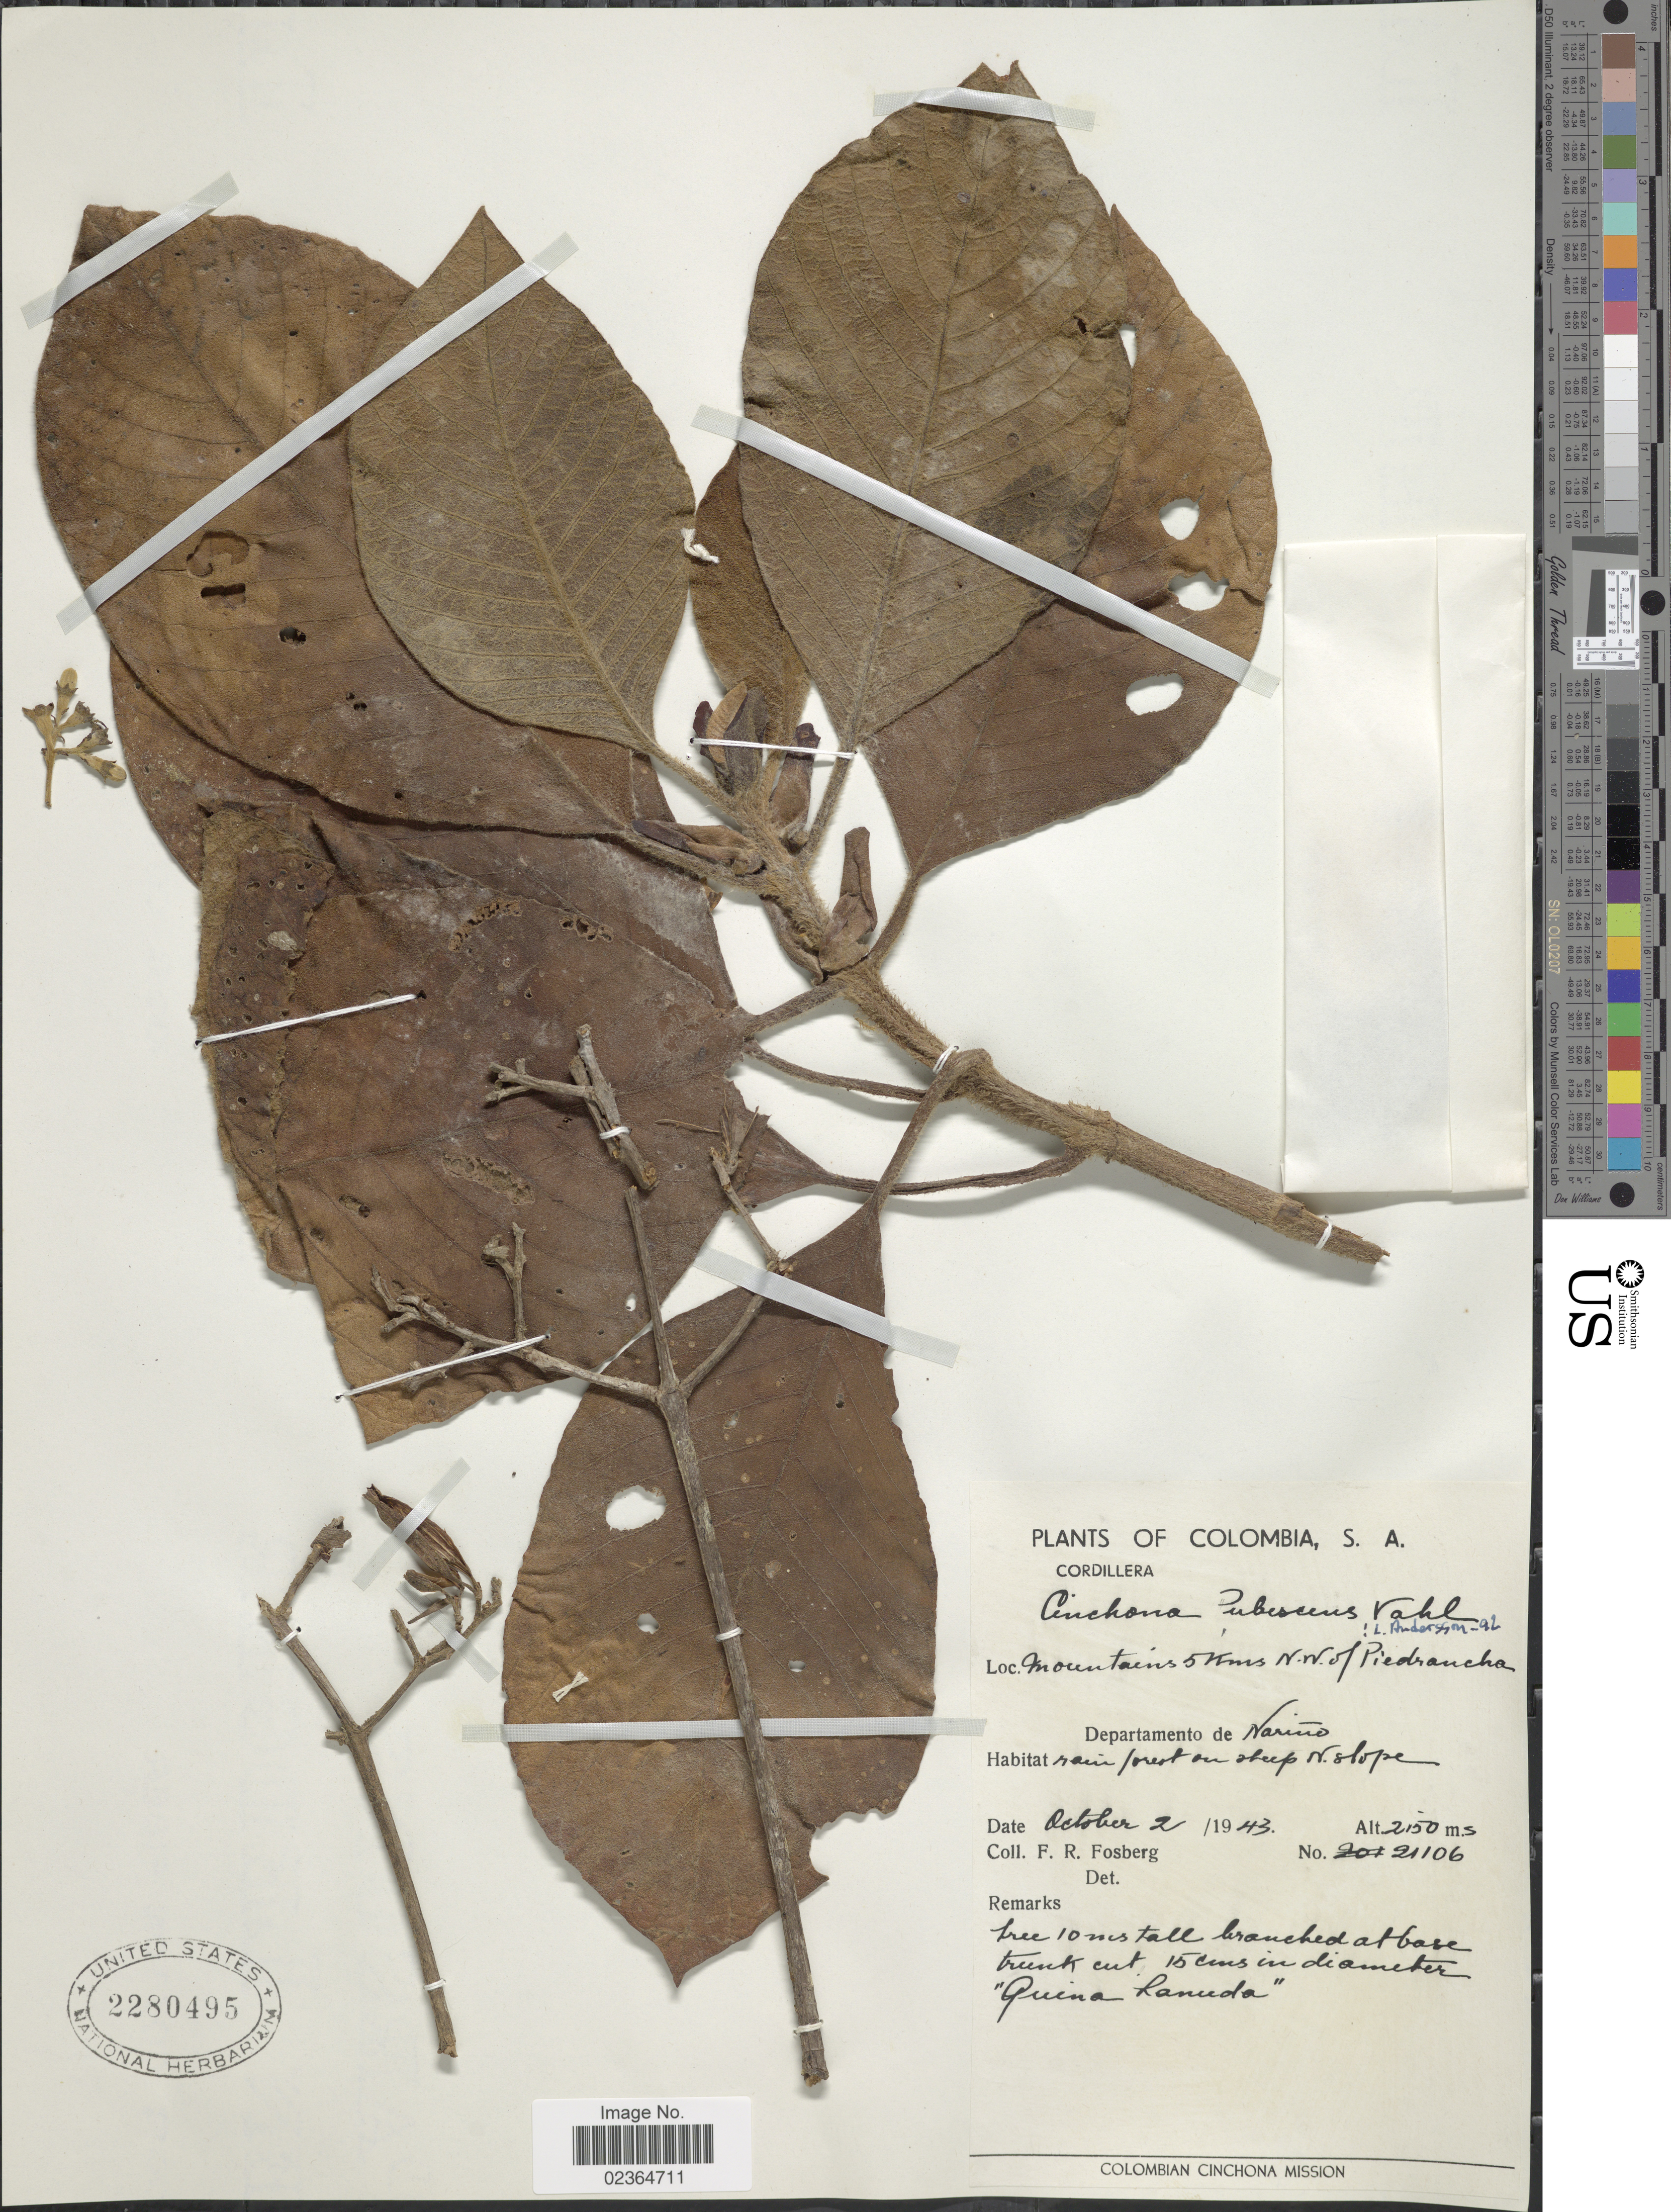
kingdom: Plantae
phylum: Tracheophyta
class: Magnoliopsida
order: Gentianales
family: Rubiaceae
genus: Cinchona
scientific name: Cinchona pubescens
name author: Vahl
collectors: F. R. Fosberg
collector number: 21106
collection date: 1943-10-02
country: Colombia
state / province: Nariño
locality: Cordillera. mountains 5 Kms N.W. of Piedrancha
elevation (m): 2150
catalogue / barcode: US 2280495